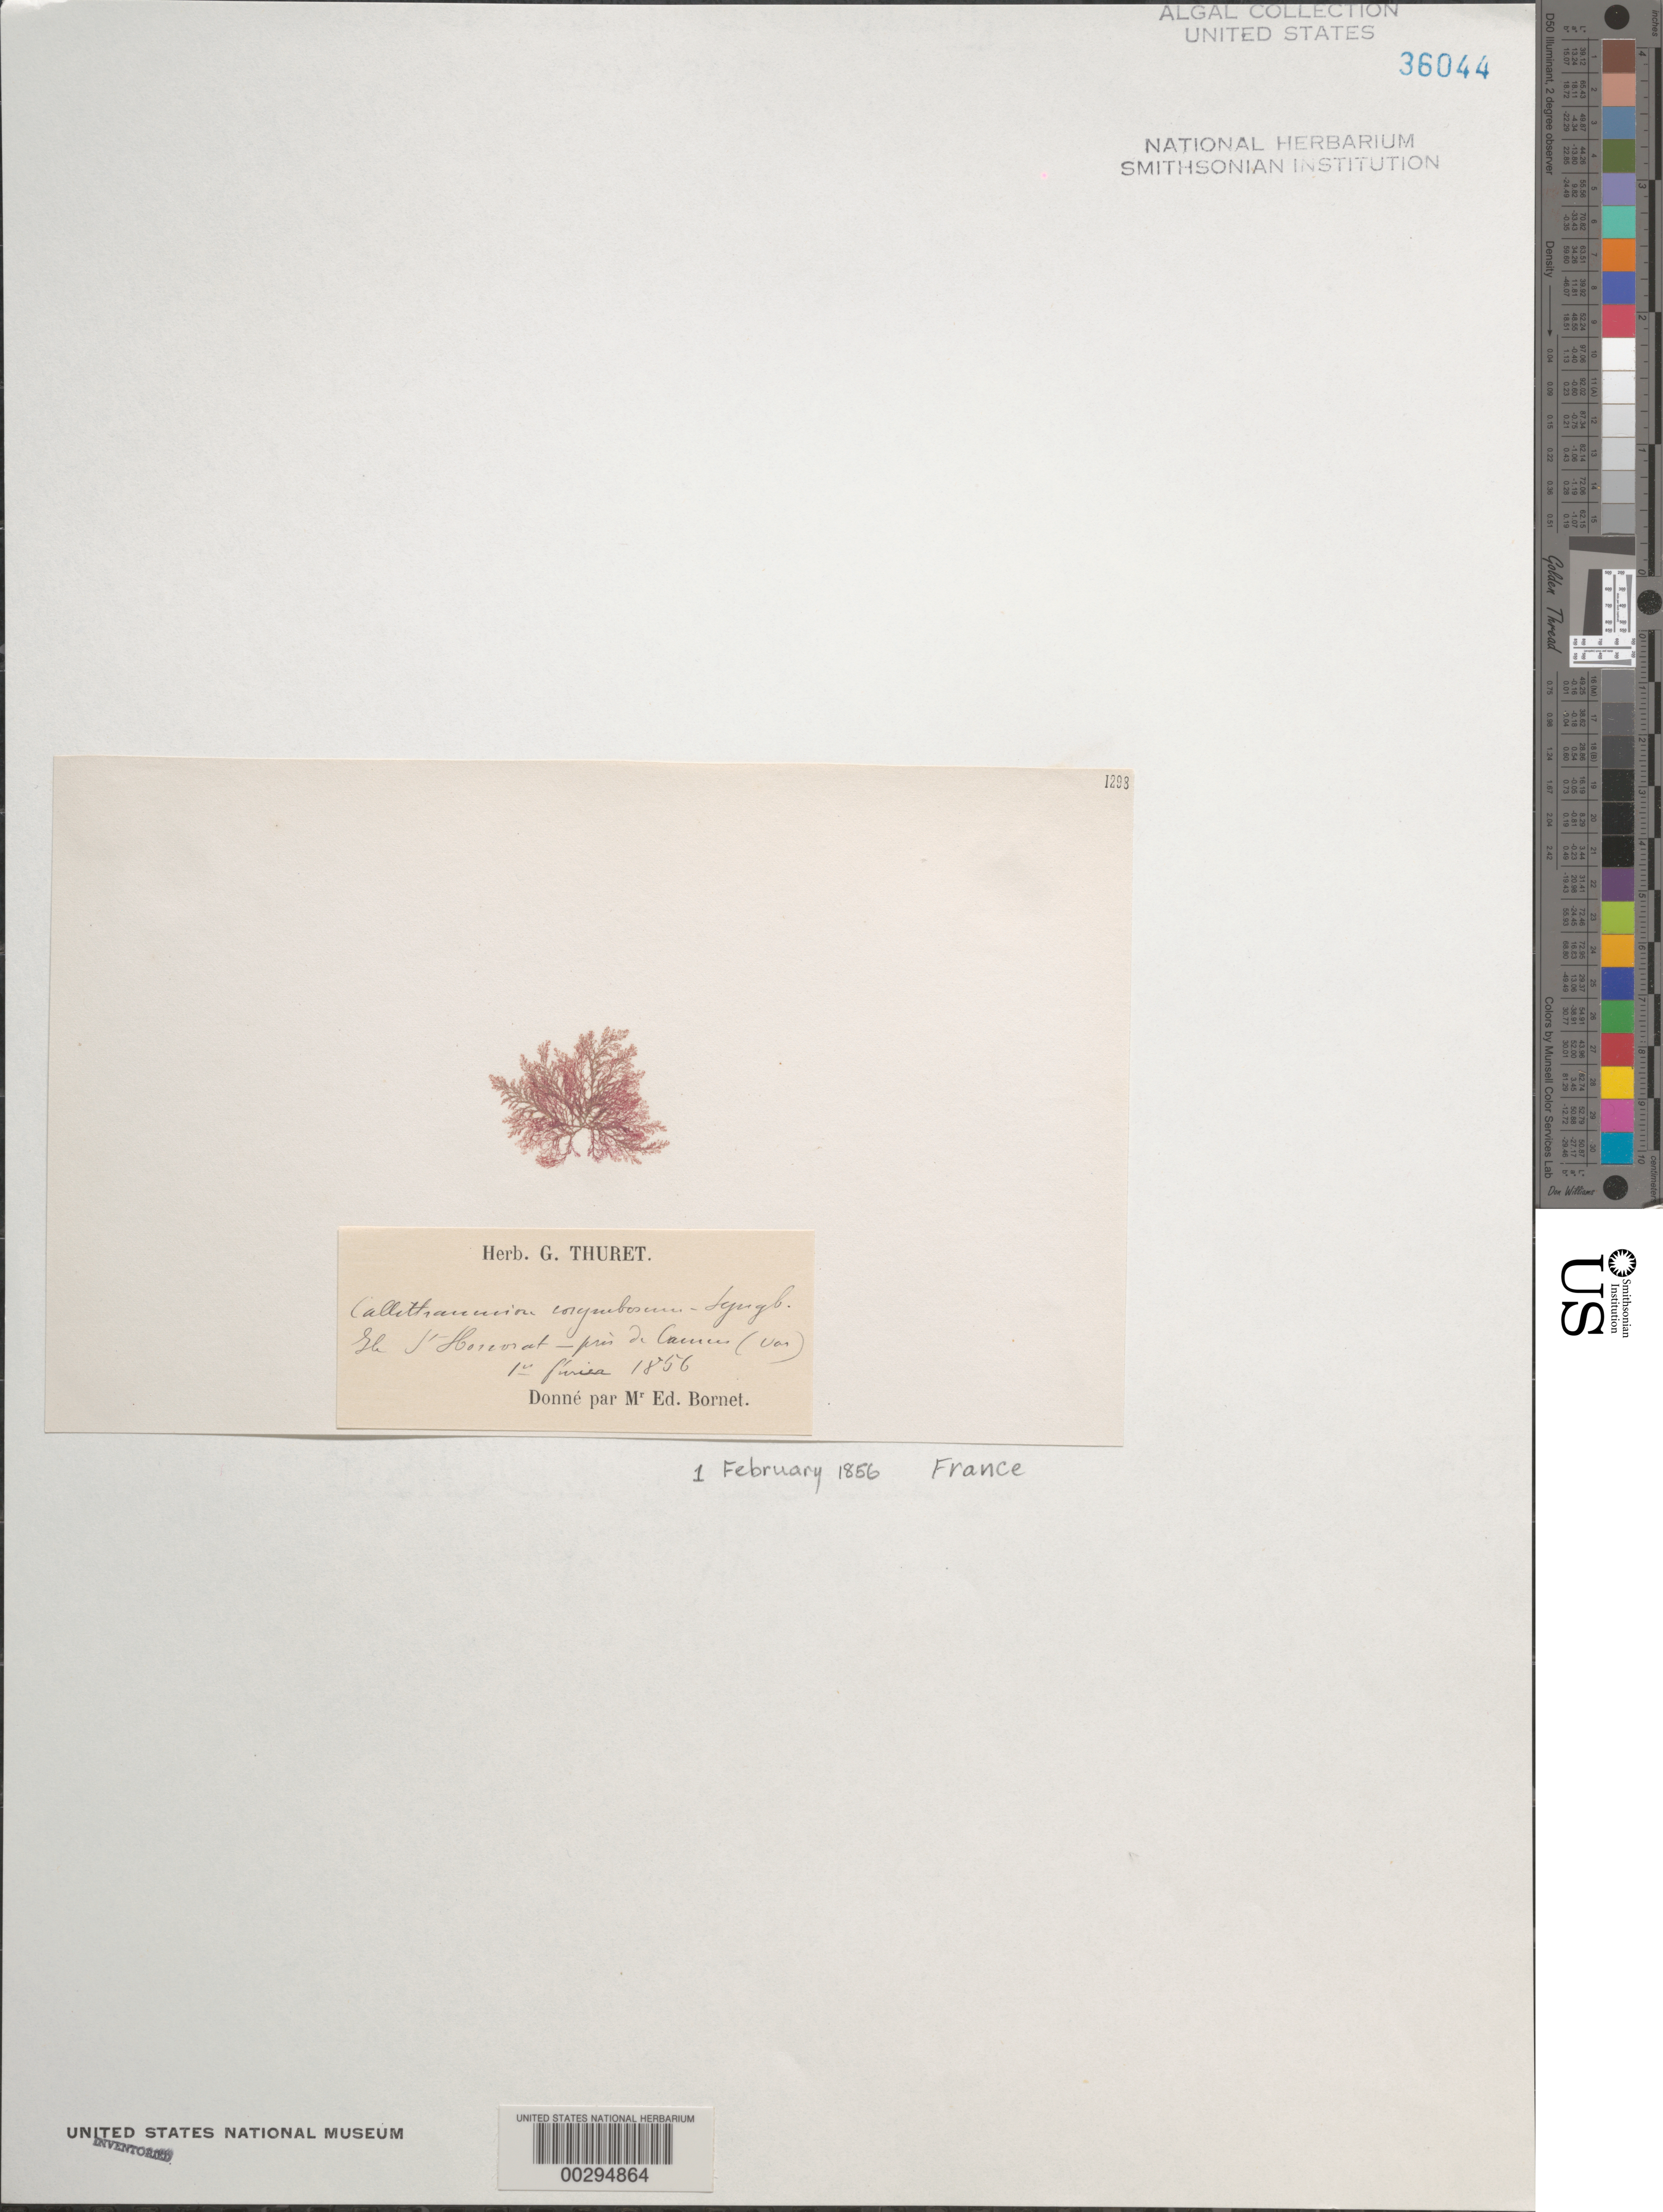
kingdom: Plantae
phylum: Rhodophyta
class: Florideophyceae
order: Ceramiales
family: Callithamniaceae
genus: Callithamnion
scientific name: Callithamnion corymbosum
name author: (Sm.) Lyngb.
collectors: Thuret, G. (herbarium)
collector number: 1298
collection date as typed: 01 Feb 1856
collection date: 1856-02-01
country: France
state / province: Provence-Alpes-Côte d'Azur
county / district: Var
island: Ile St. Honorat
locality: Near Cannes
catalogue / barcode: US 36044